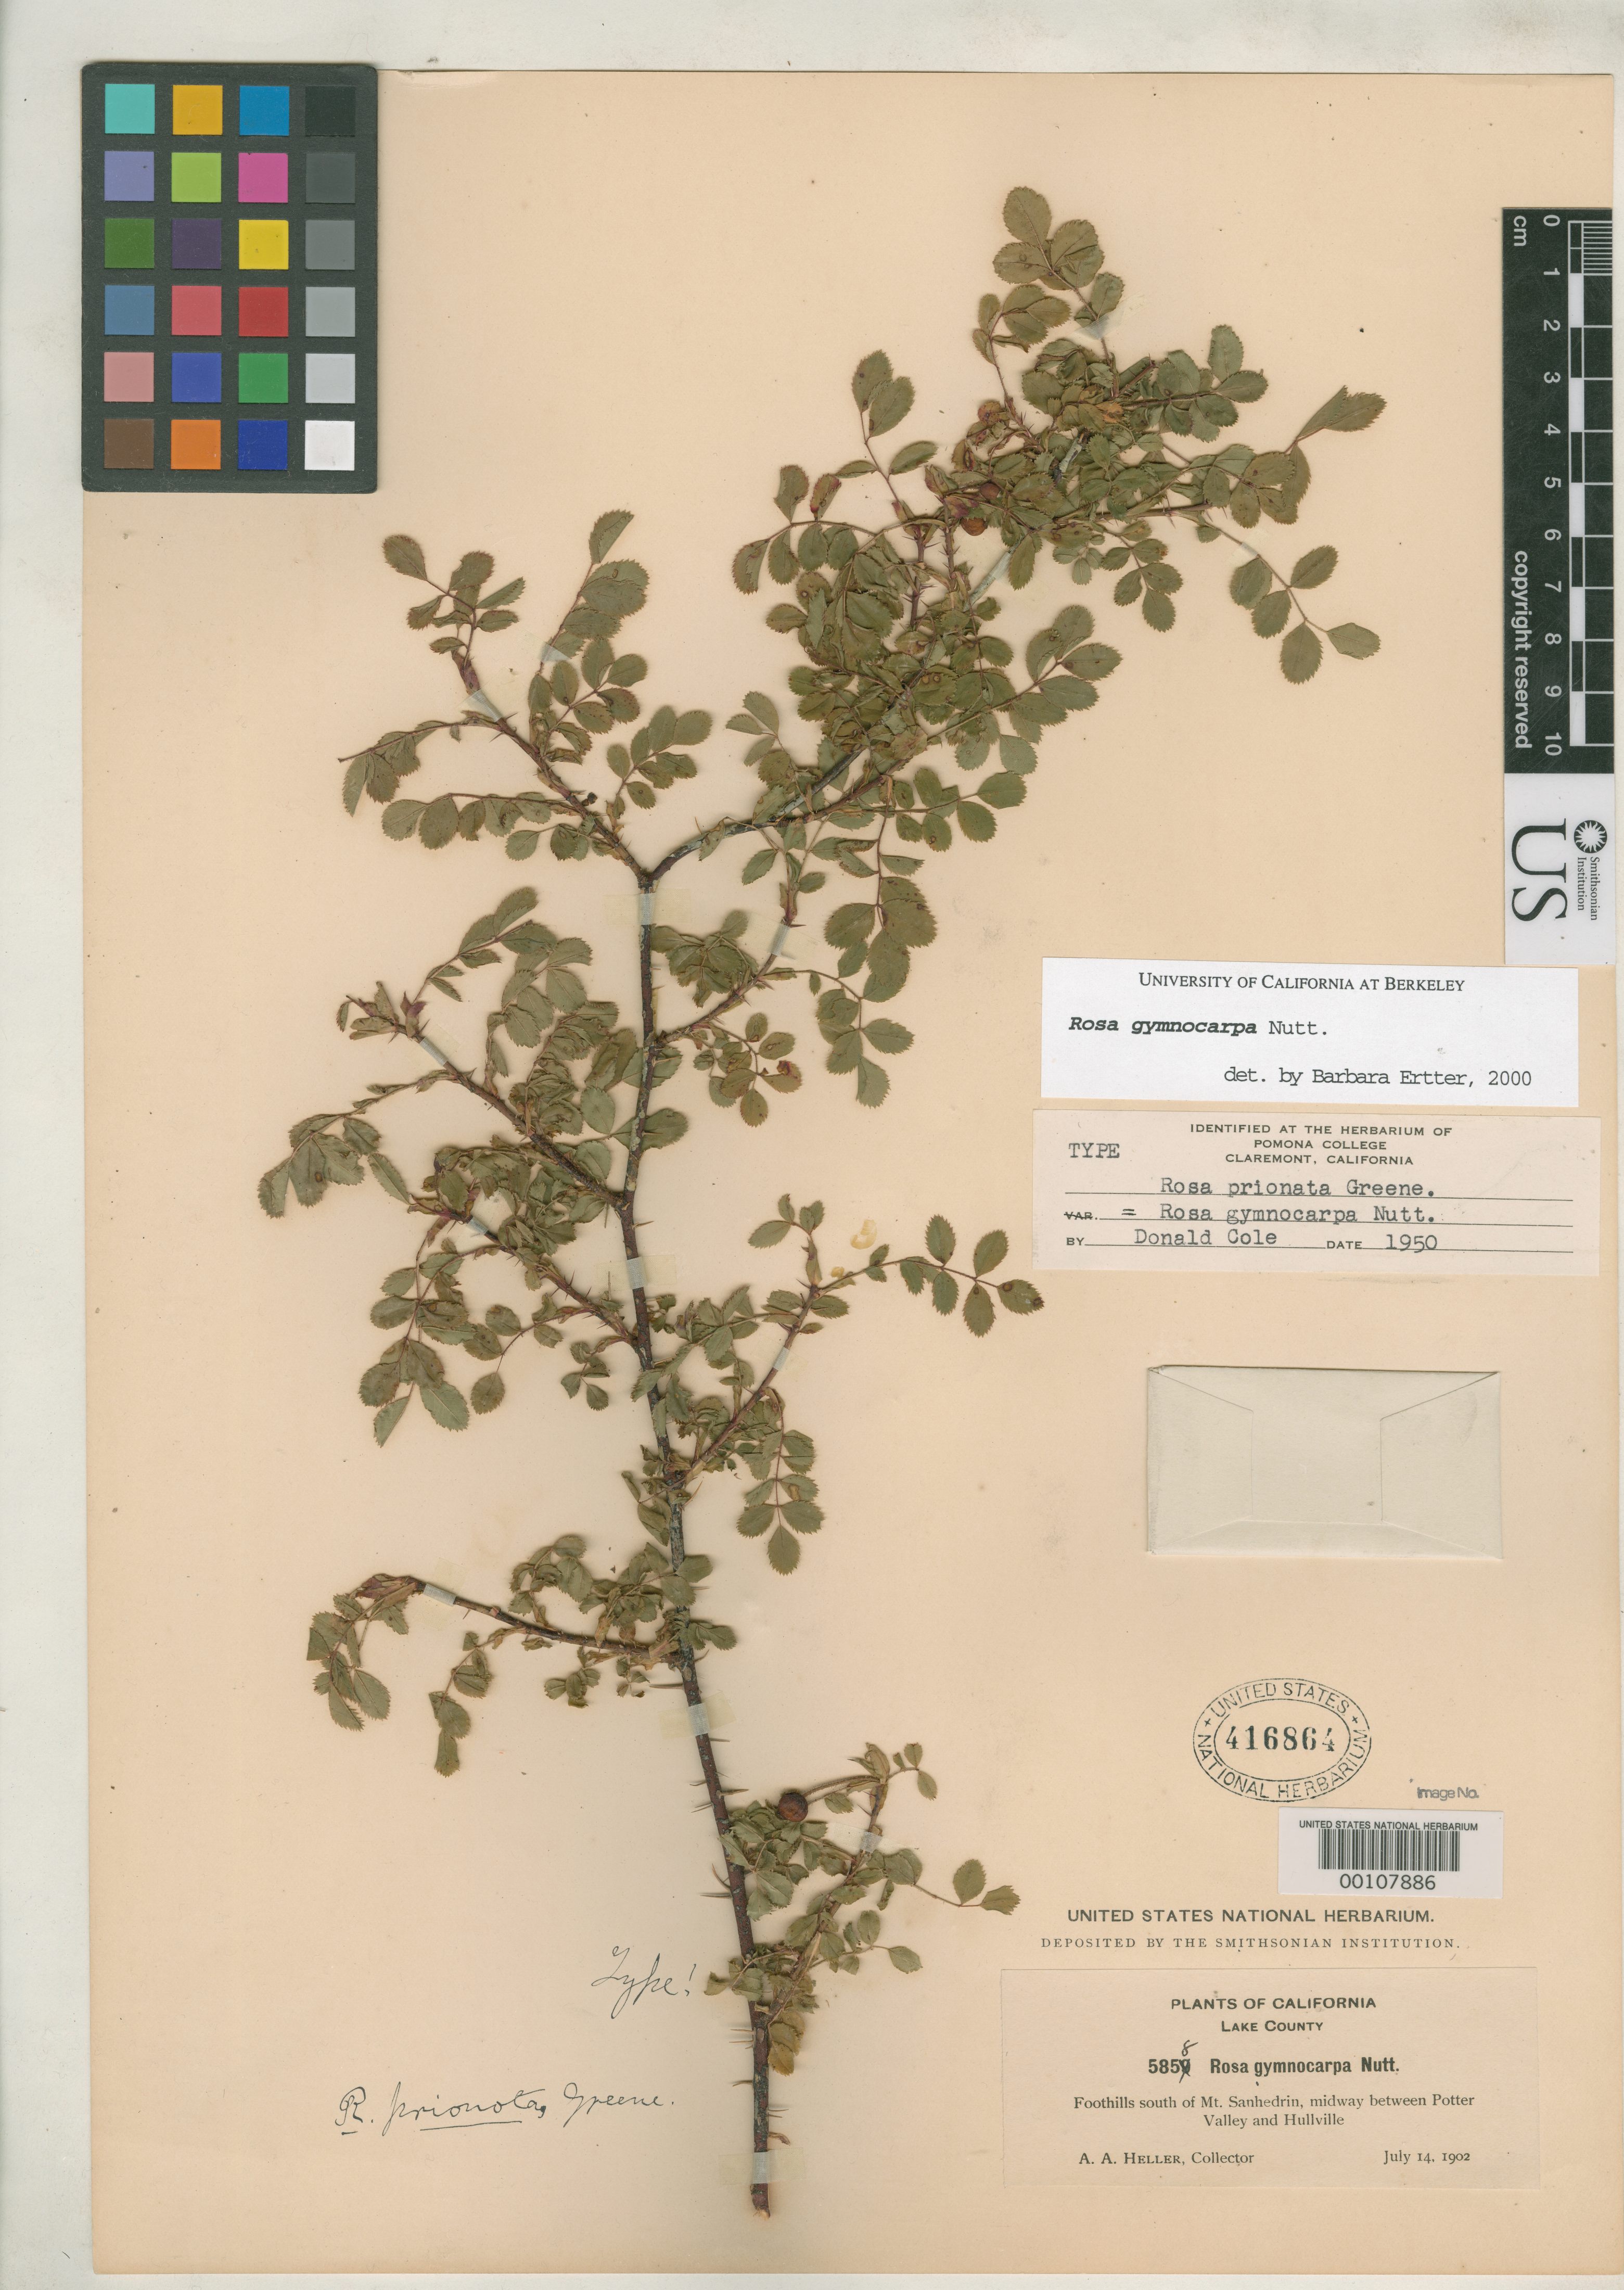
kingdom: Plantae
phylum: Tracheophyta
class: Magnoliopsida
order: Rosales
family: Rosaceae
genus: Rosa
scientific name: Rosa prionota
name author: Greene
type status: Holotype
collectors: A. A. Heller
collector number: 5858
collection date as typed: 14 Jul 1902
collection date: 1902-07-14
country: United States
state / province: California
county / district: Lake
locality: Foothills S of Mt. Sanhedrin, midway between Potter Valley & Hullville.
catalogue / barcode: US 416864